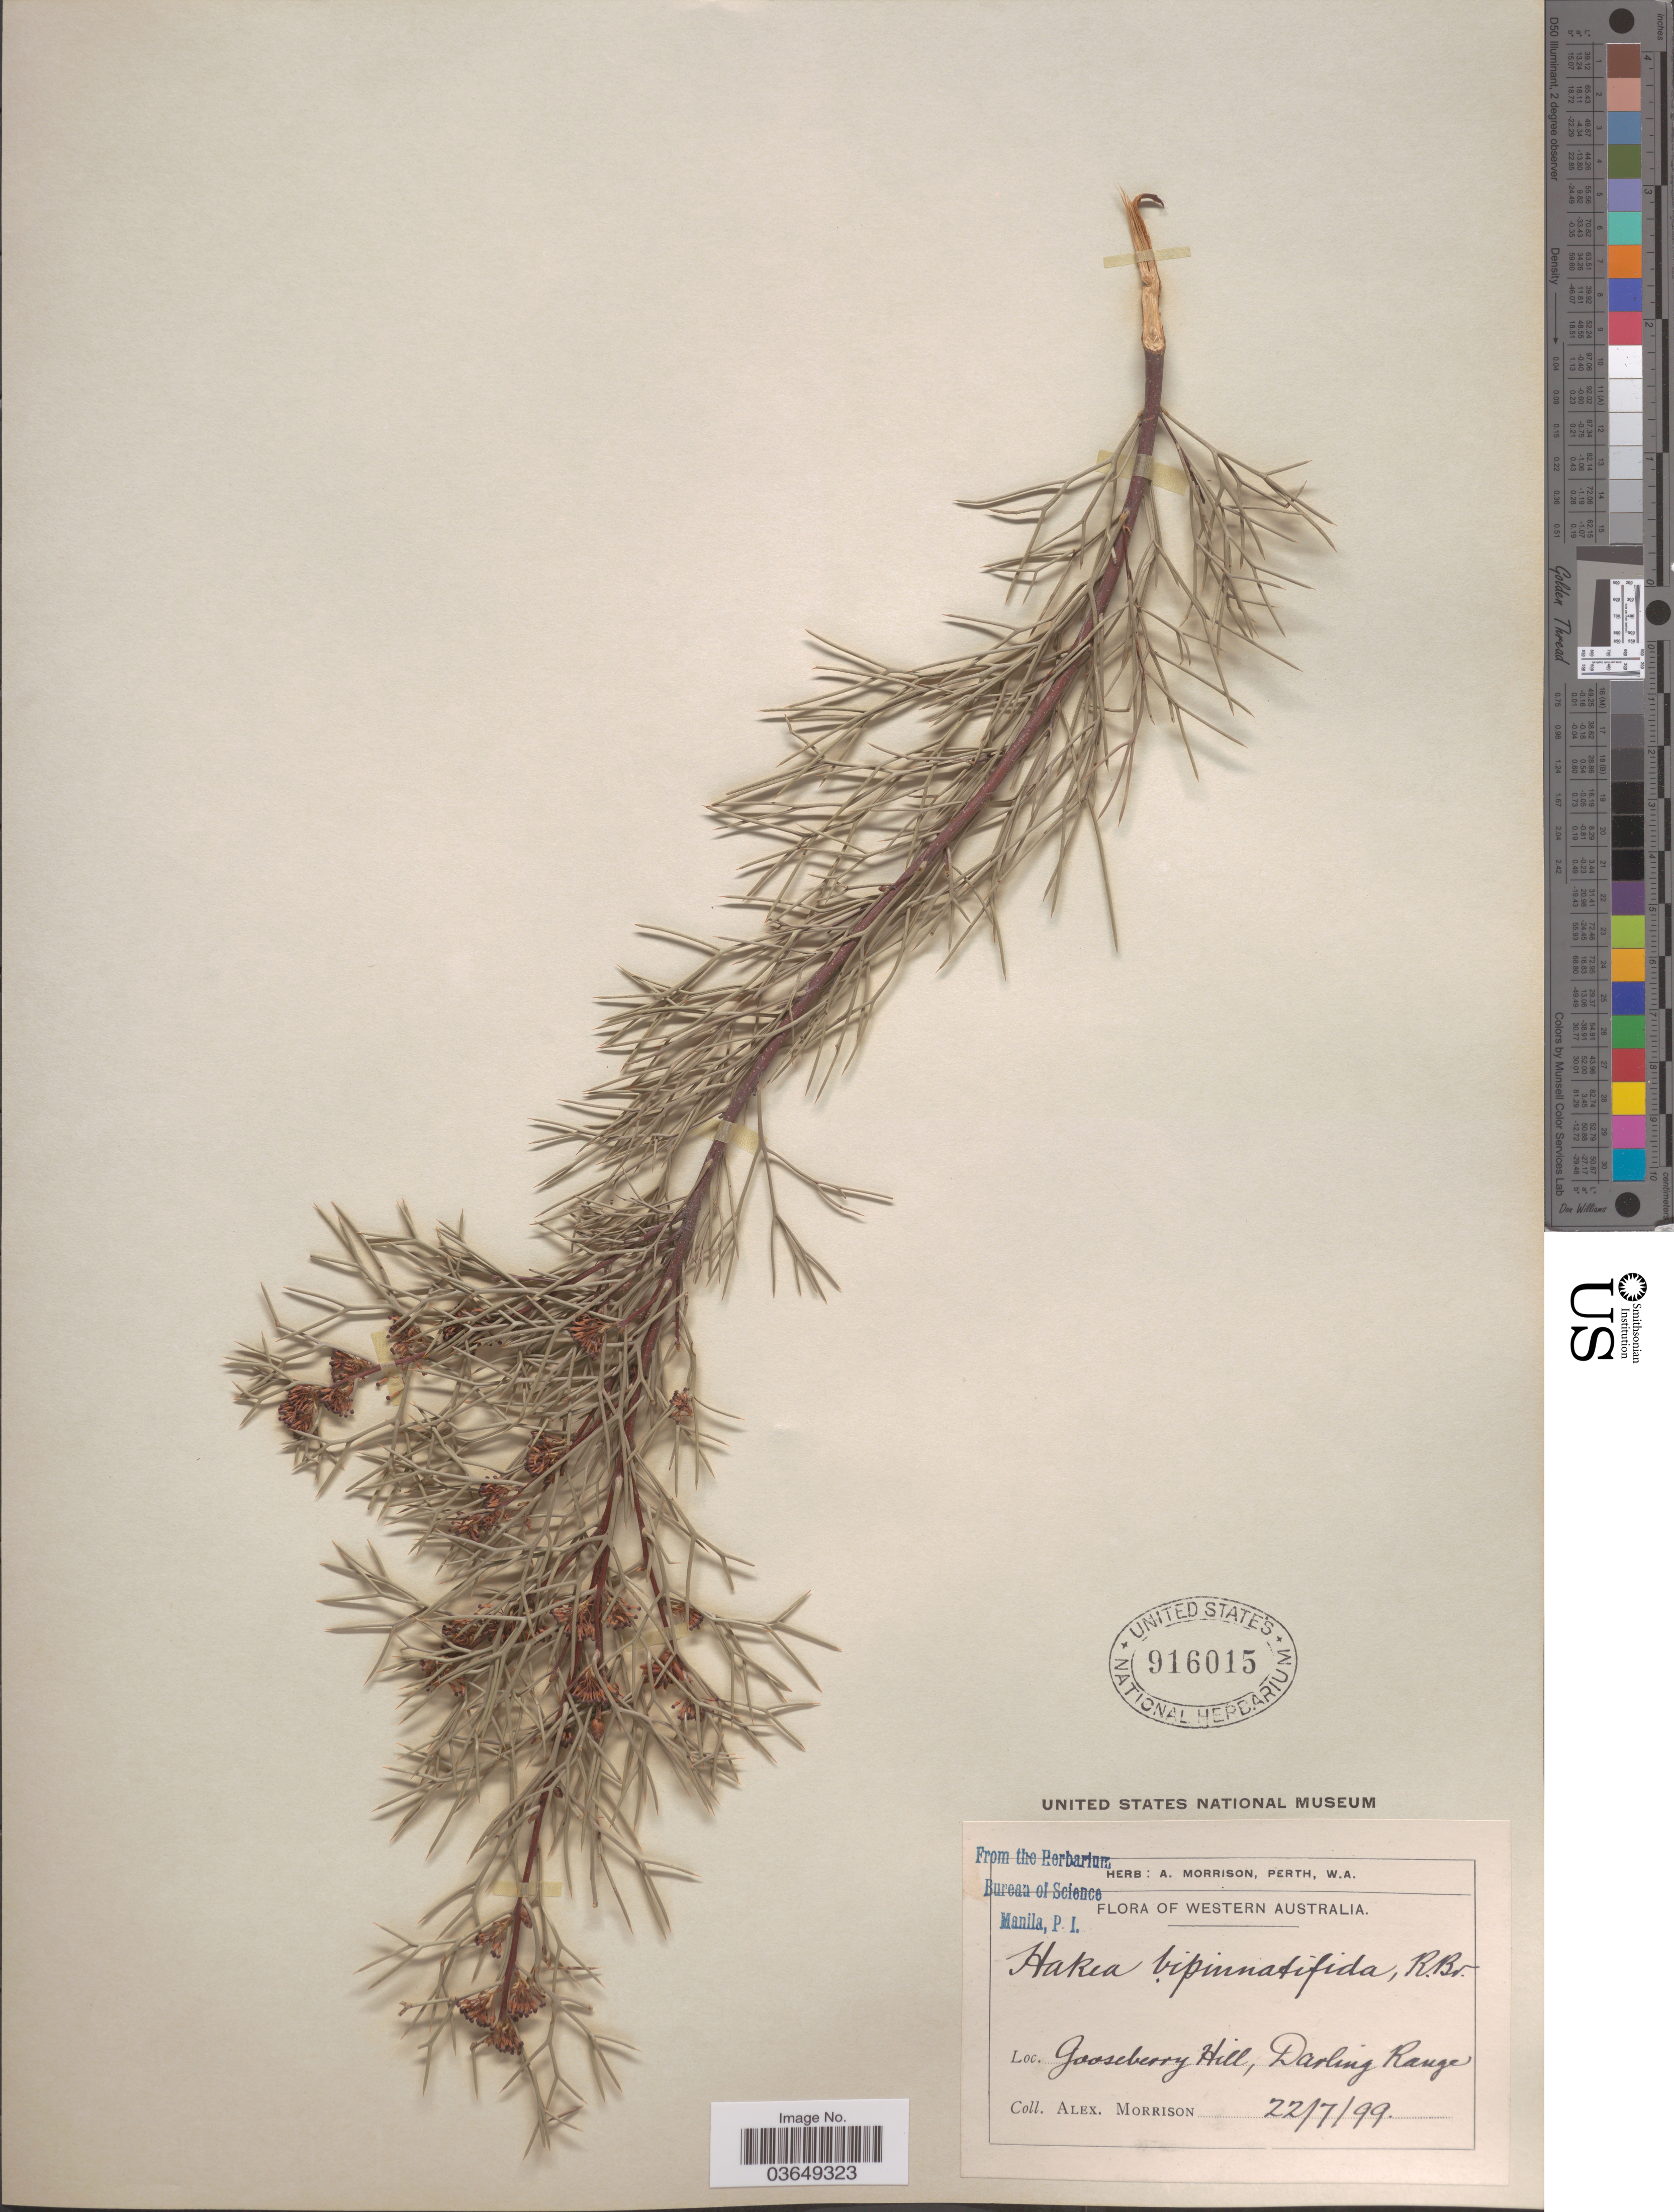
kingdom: Plantae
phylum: Tracheophyta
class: Magnoliopsida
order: Proteales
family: Proteaceae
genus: Hakea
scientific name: Hakea bipinnatifida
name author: R. Br.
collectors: A. Morrison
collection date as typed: Transcribed d/m/y: 22/7/99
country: Australia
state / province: Western Australia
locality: Gooseberry Hill, Darling Range.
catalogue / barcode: US 916015